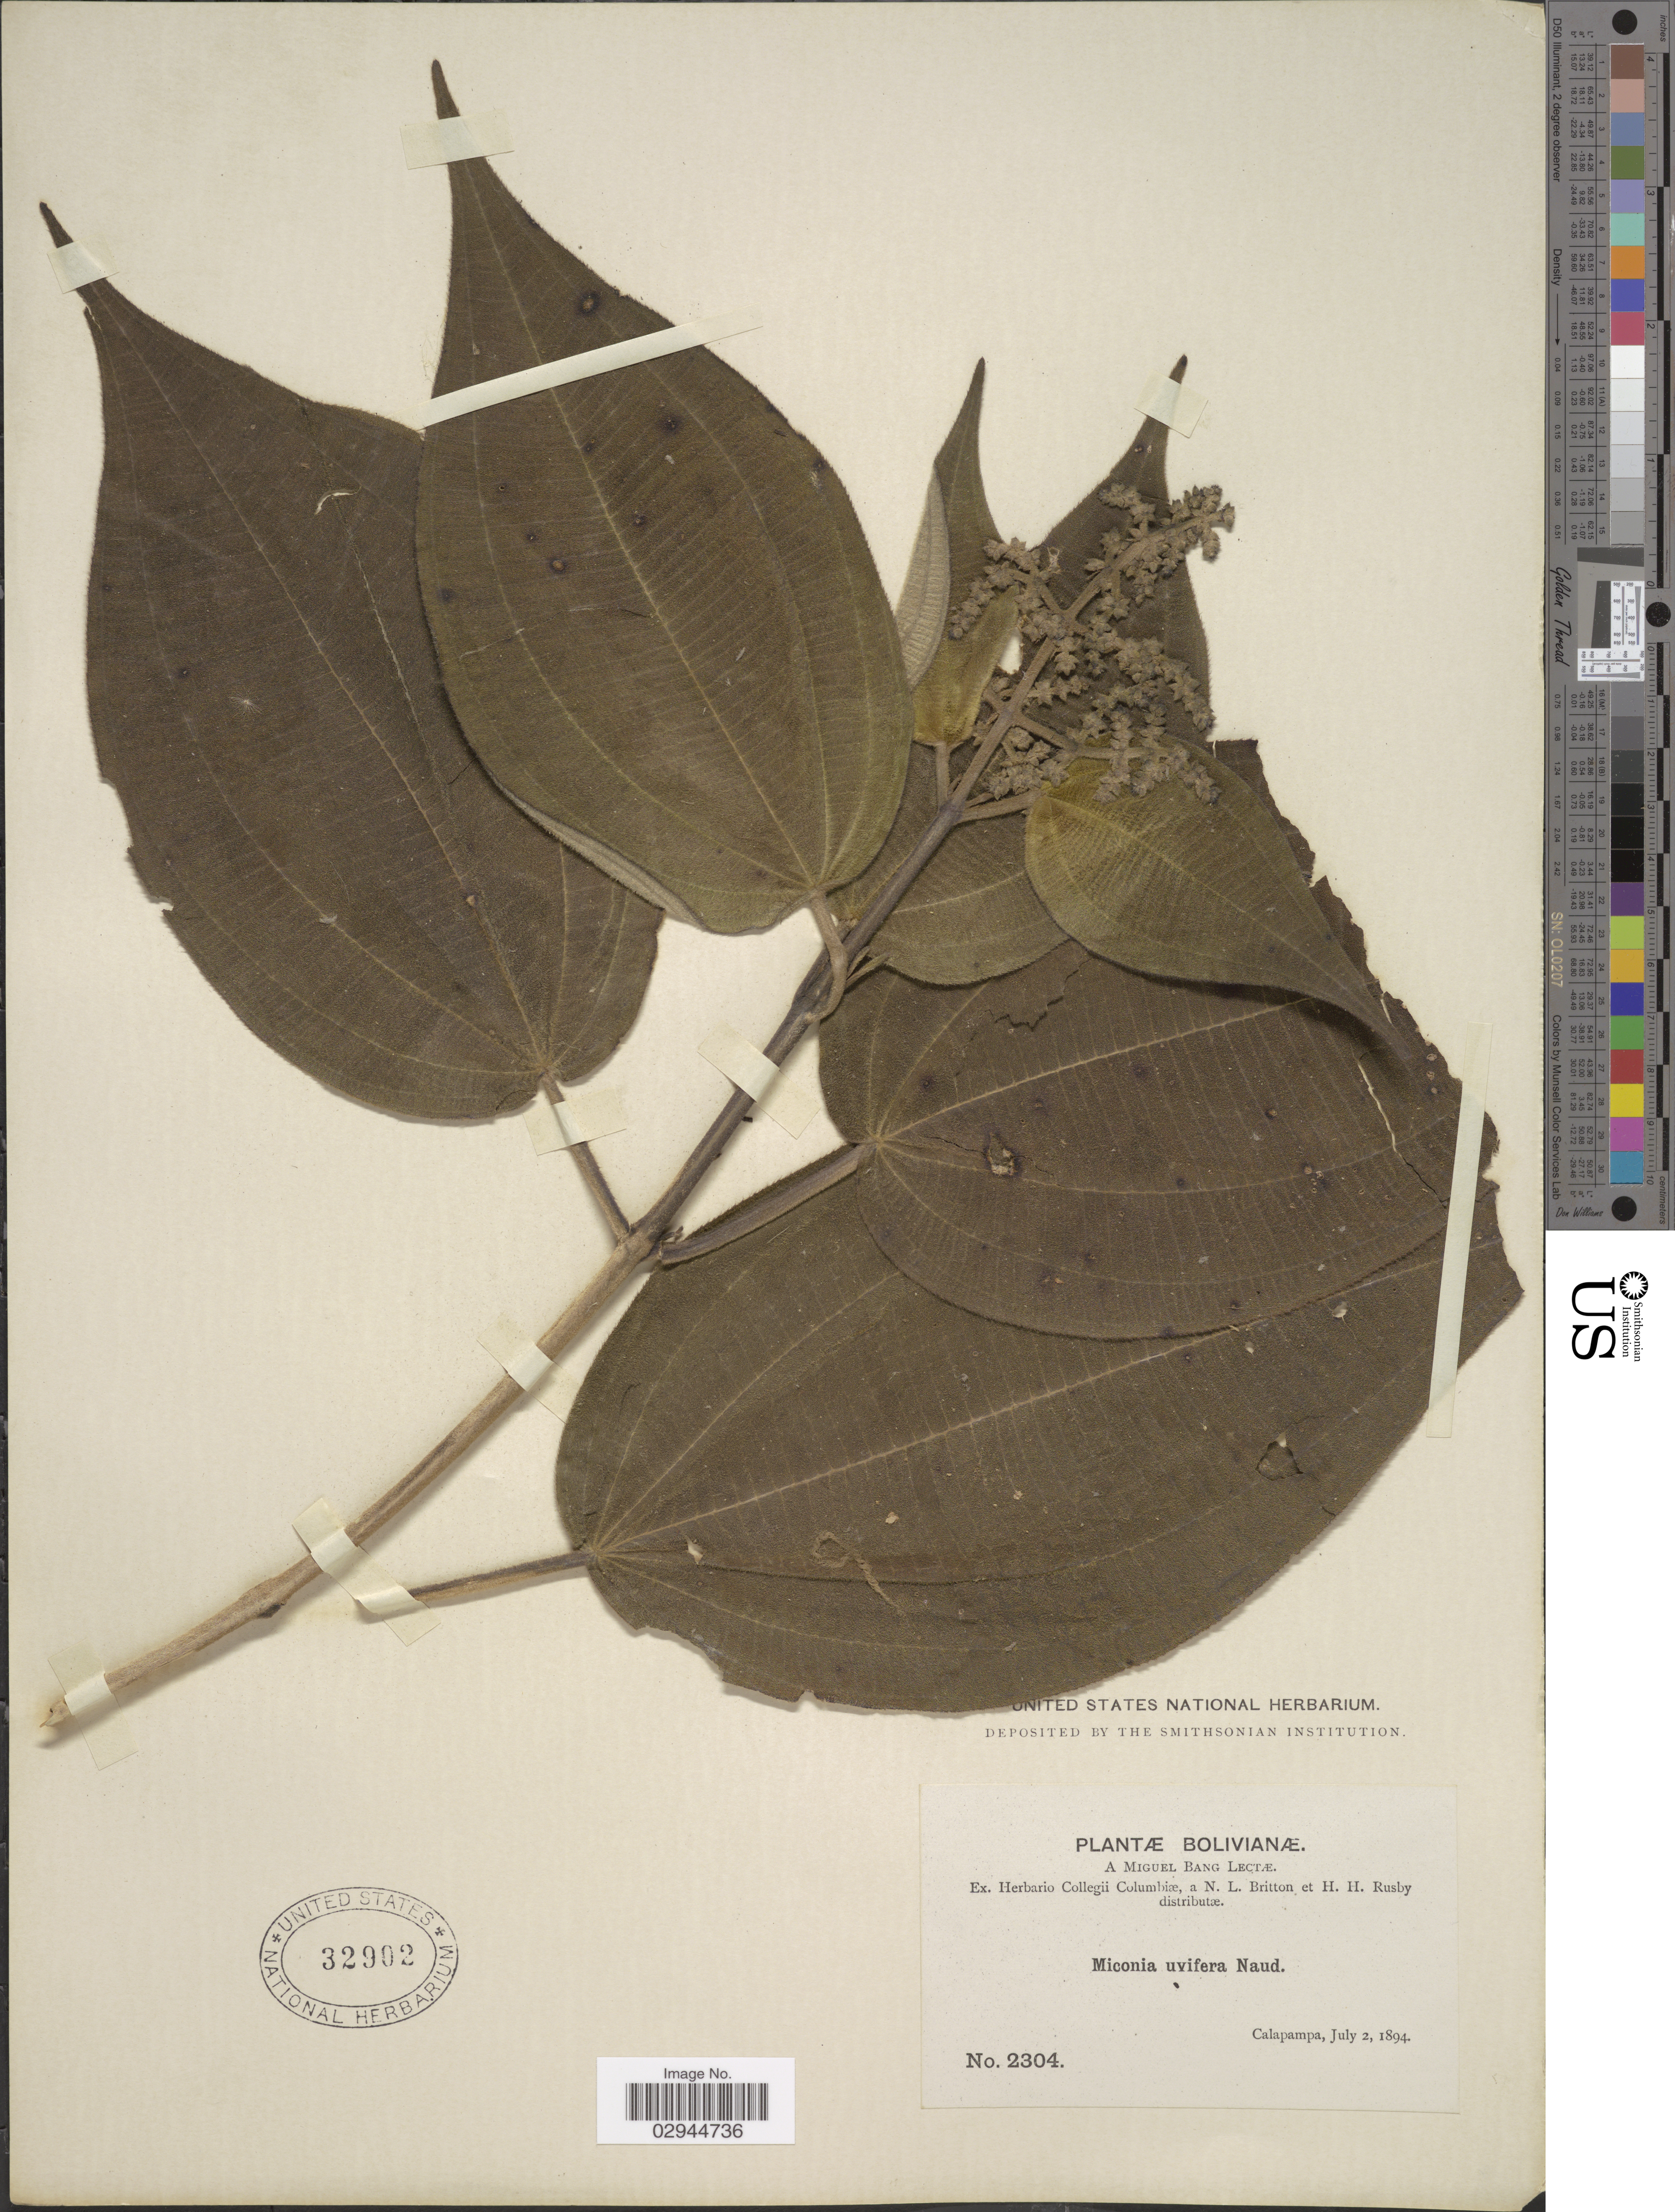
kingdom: Plantae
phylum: Tracheophyta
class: Magnoliopsida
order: Myrtales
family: Melastomataceae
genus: Miconia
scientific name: Miconia uvifera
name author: Naudin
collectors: M. Bang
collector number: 2304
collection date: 1894-07-02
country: Bolivia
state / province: La Paz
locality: Calapampa.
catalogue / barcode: US 32902